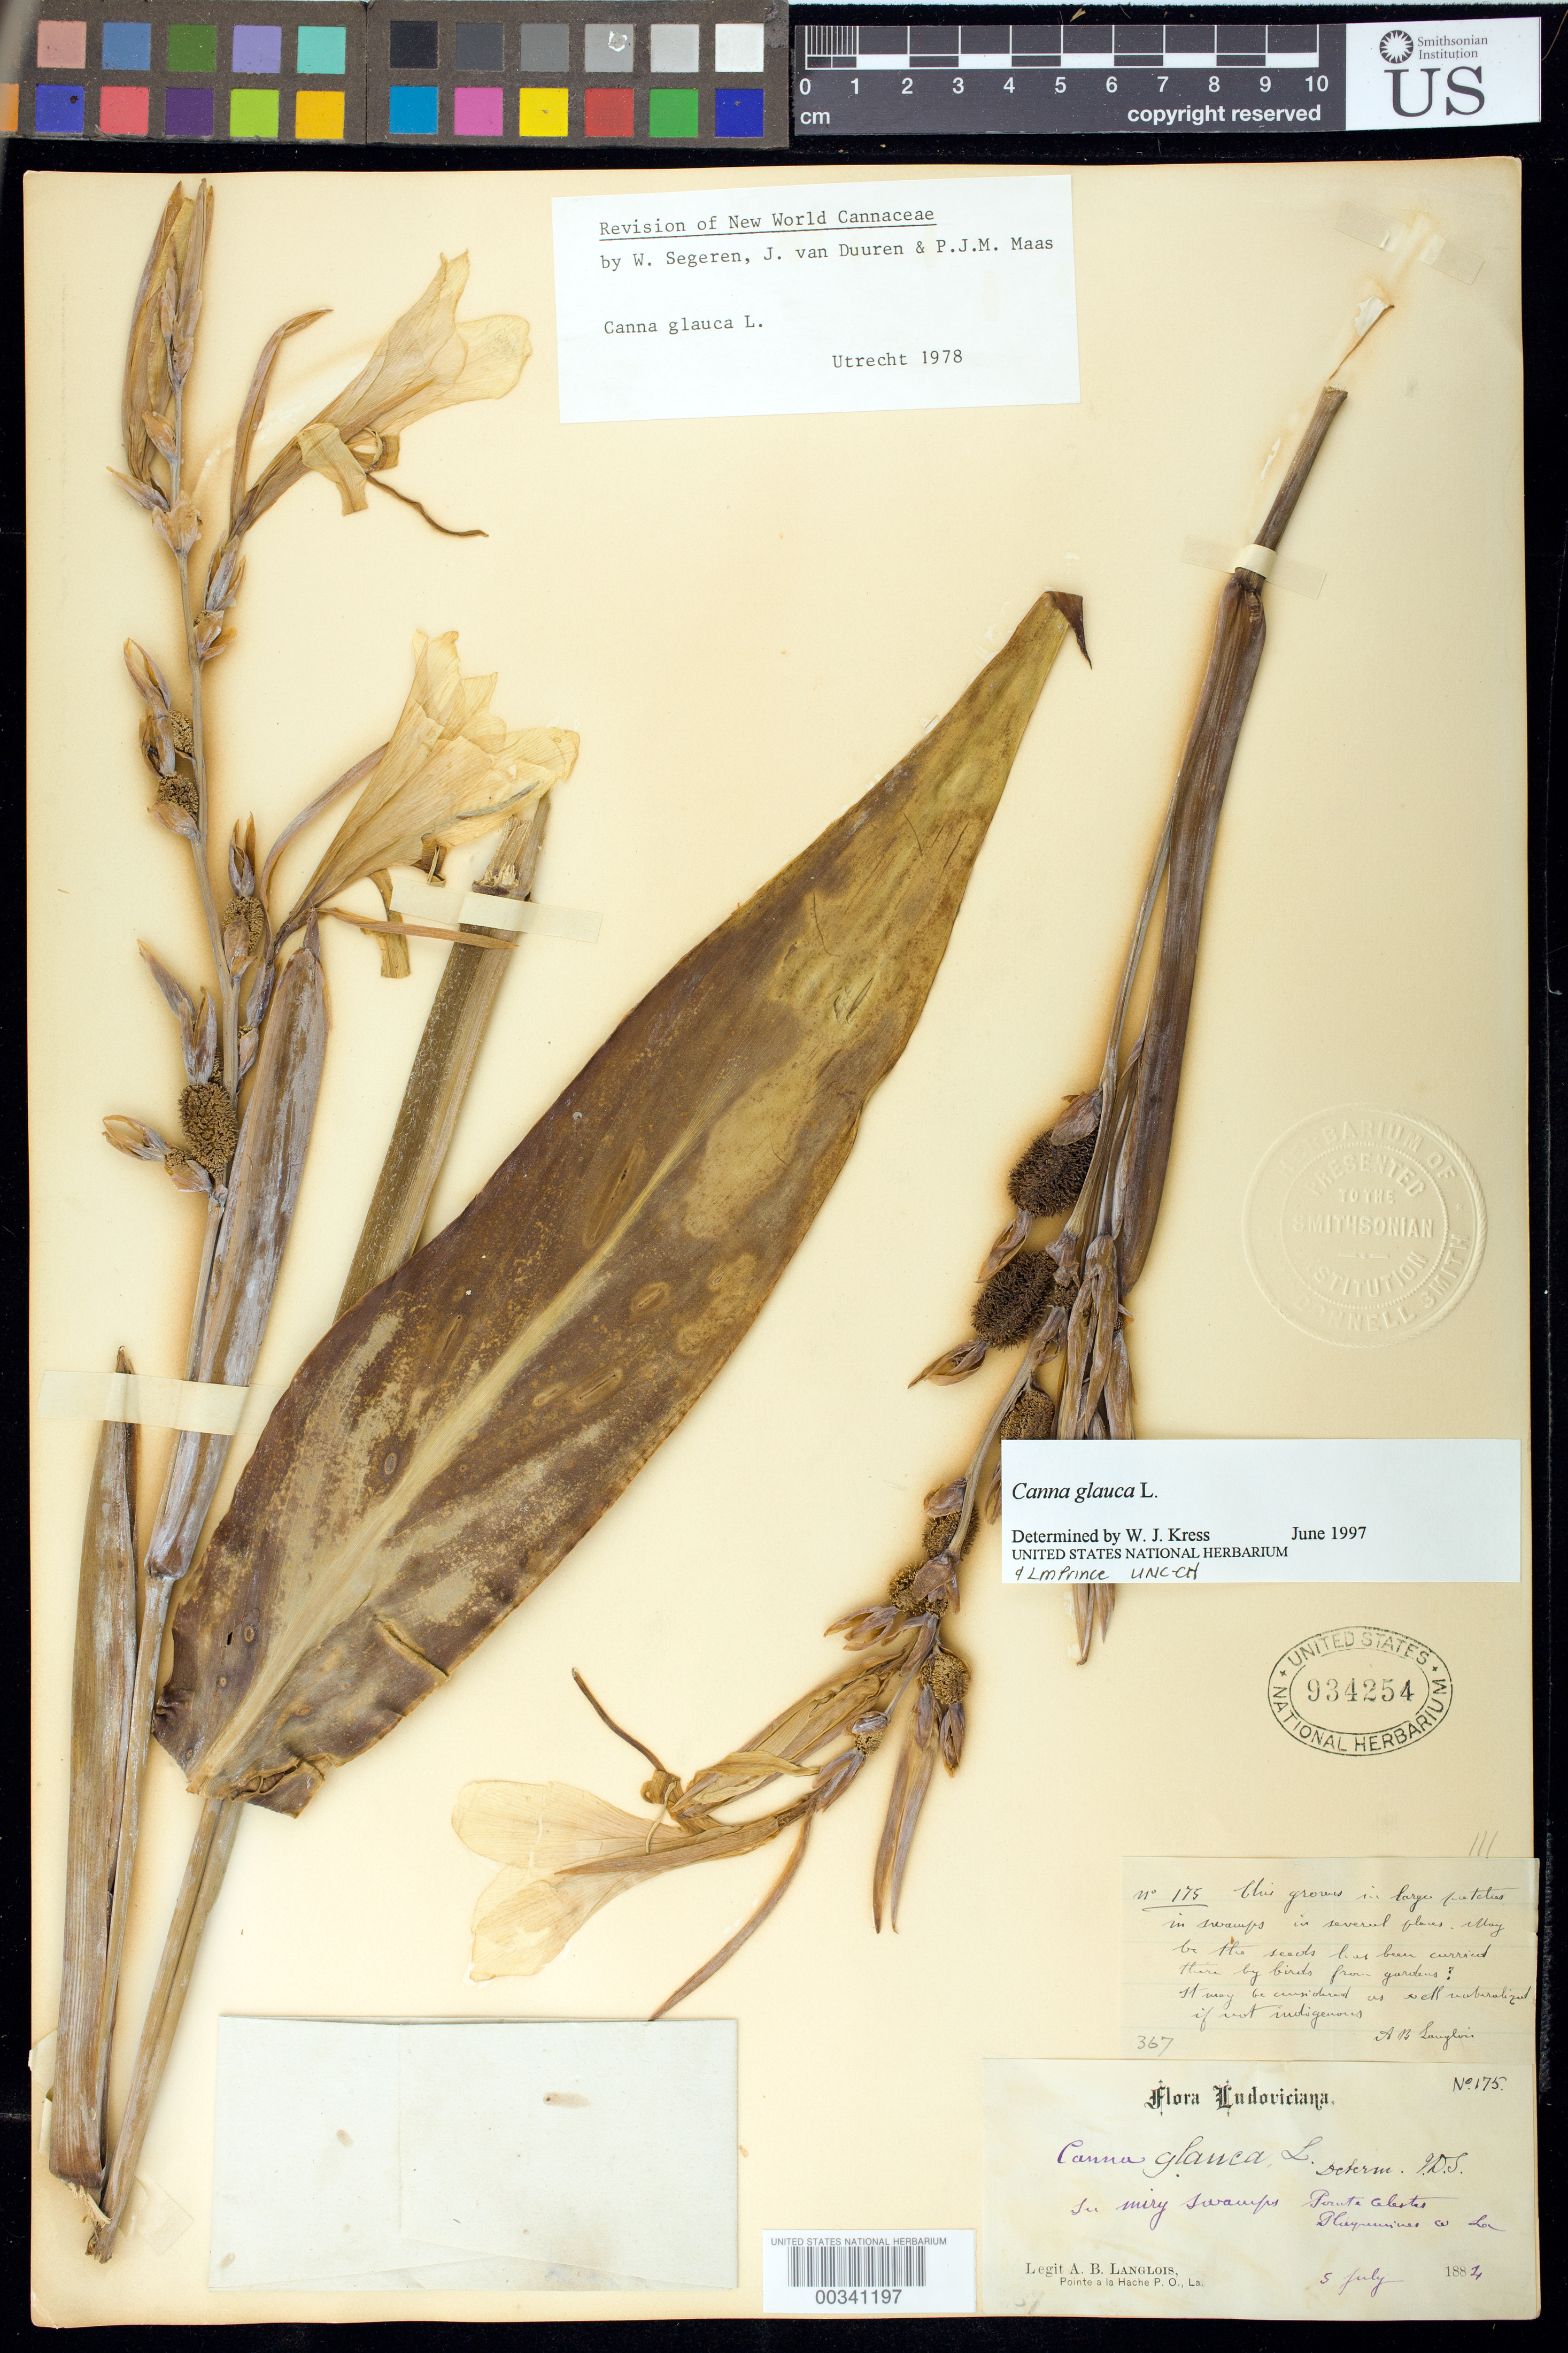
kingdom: Plantae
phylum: Tracheophyta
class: Liliopsida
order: Zingiberales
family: Cannaceae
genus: Canna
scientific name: Canna glauca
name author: L.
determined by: Segeren, W.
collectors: A. B. Langlois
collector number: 175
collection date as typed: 05 Jul 1882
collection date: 1882-07-05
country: United States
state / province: Louisiana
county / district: Plaquemines Parish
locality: Flora ludoviciana, pointe celestes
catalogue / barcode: US 934254